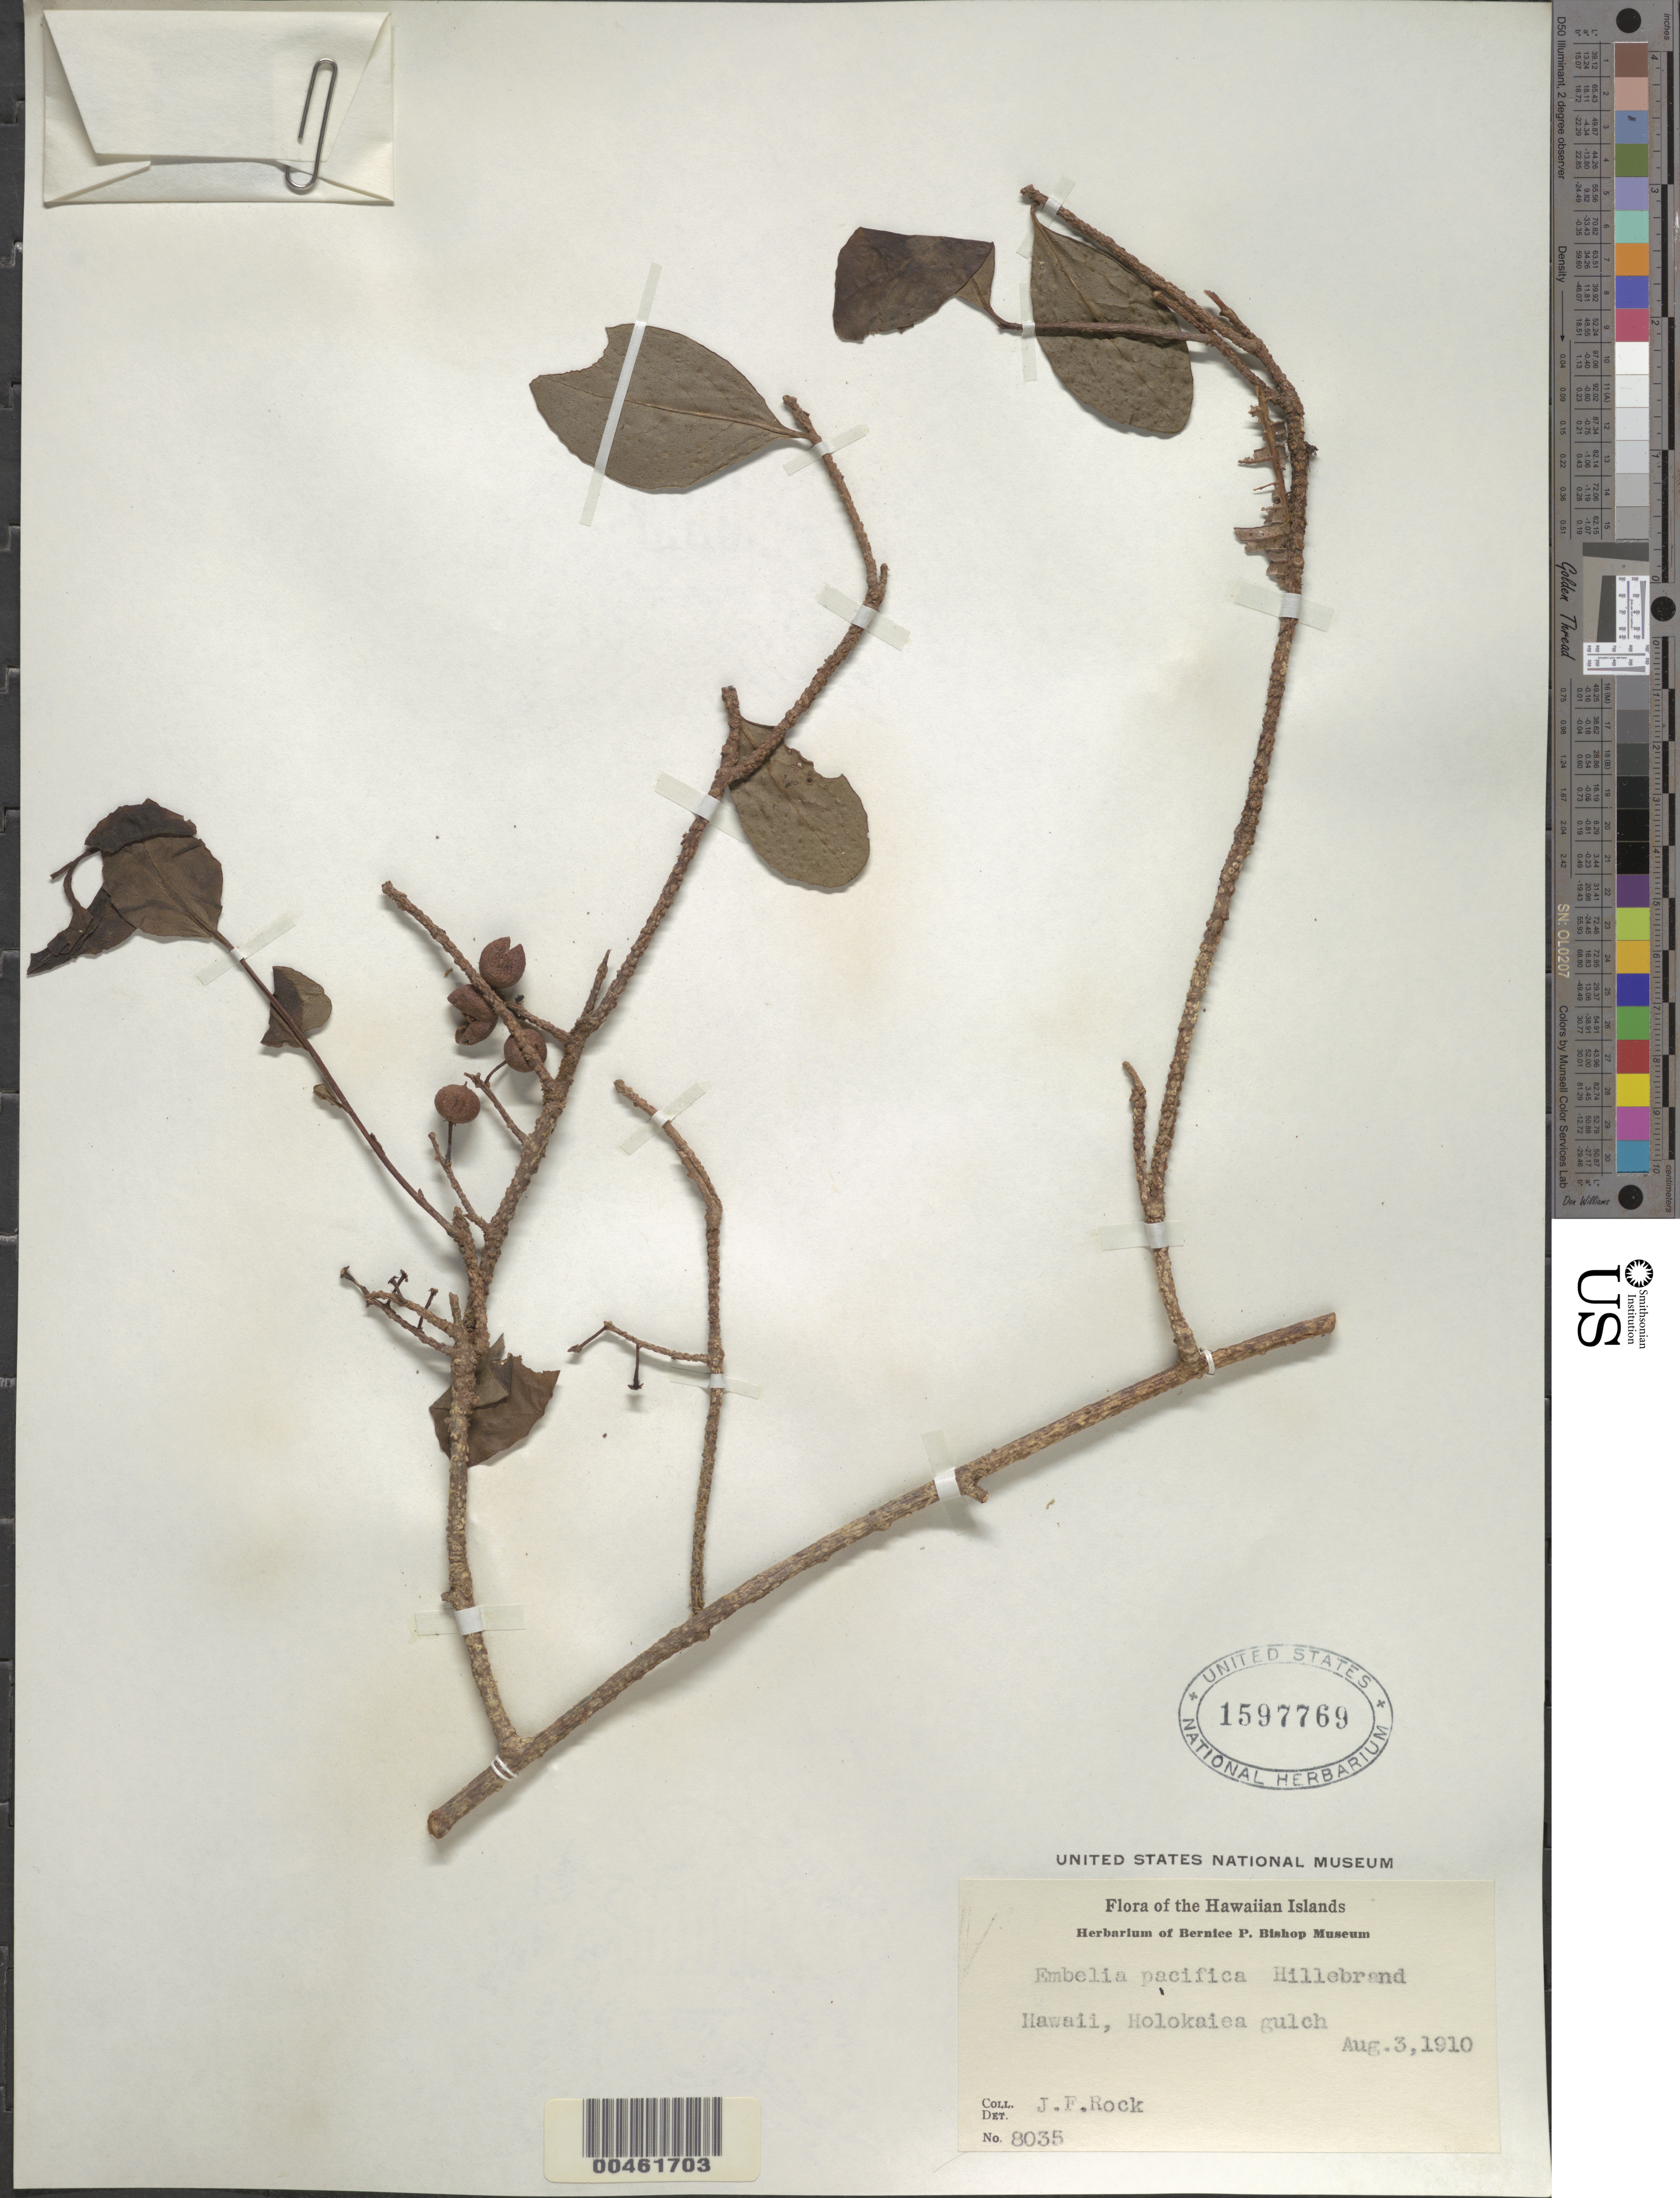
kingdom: Plantae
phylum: Tracheophyta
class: Magnoliopsida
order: Ericales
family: Primulaceae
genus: Embelia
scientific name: Embelia pacifica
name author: Hillebr.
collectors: J. F. Rock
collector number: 8035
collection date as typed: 3 Aug 1910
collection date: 1910-08-03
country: United States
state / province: Hawaii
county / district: Hawaii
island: Hawaii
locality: Holokaiea gulch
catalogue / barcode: US 1597769